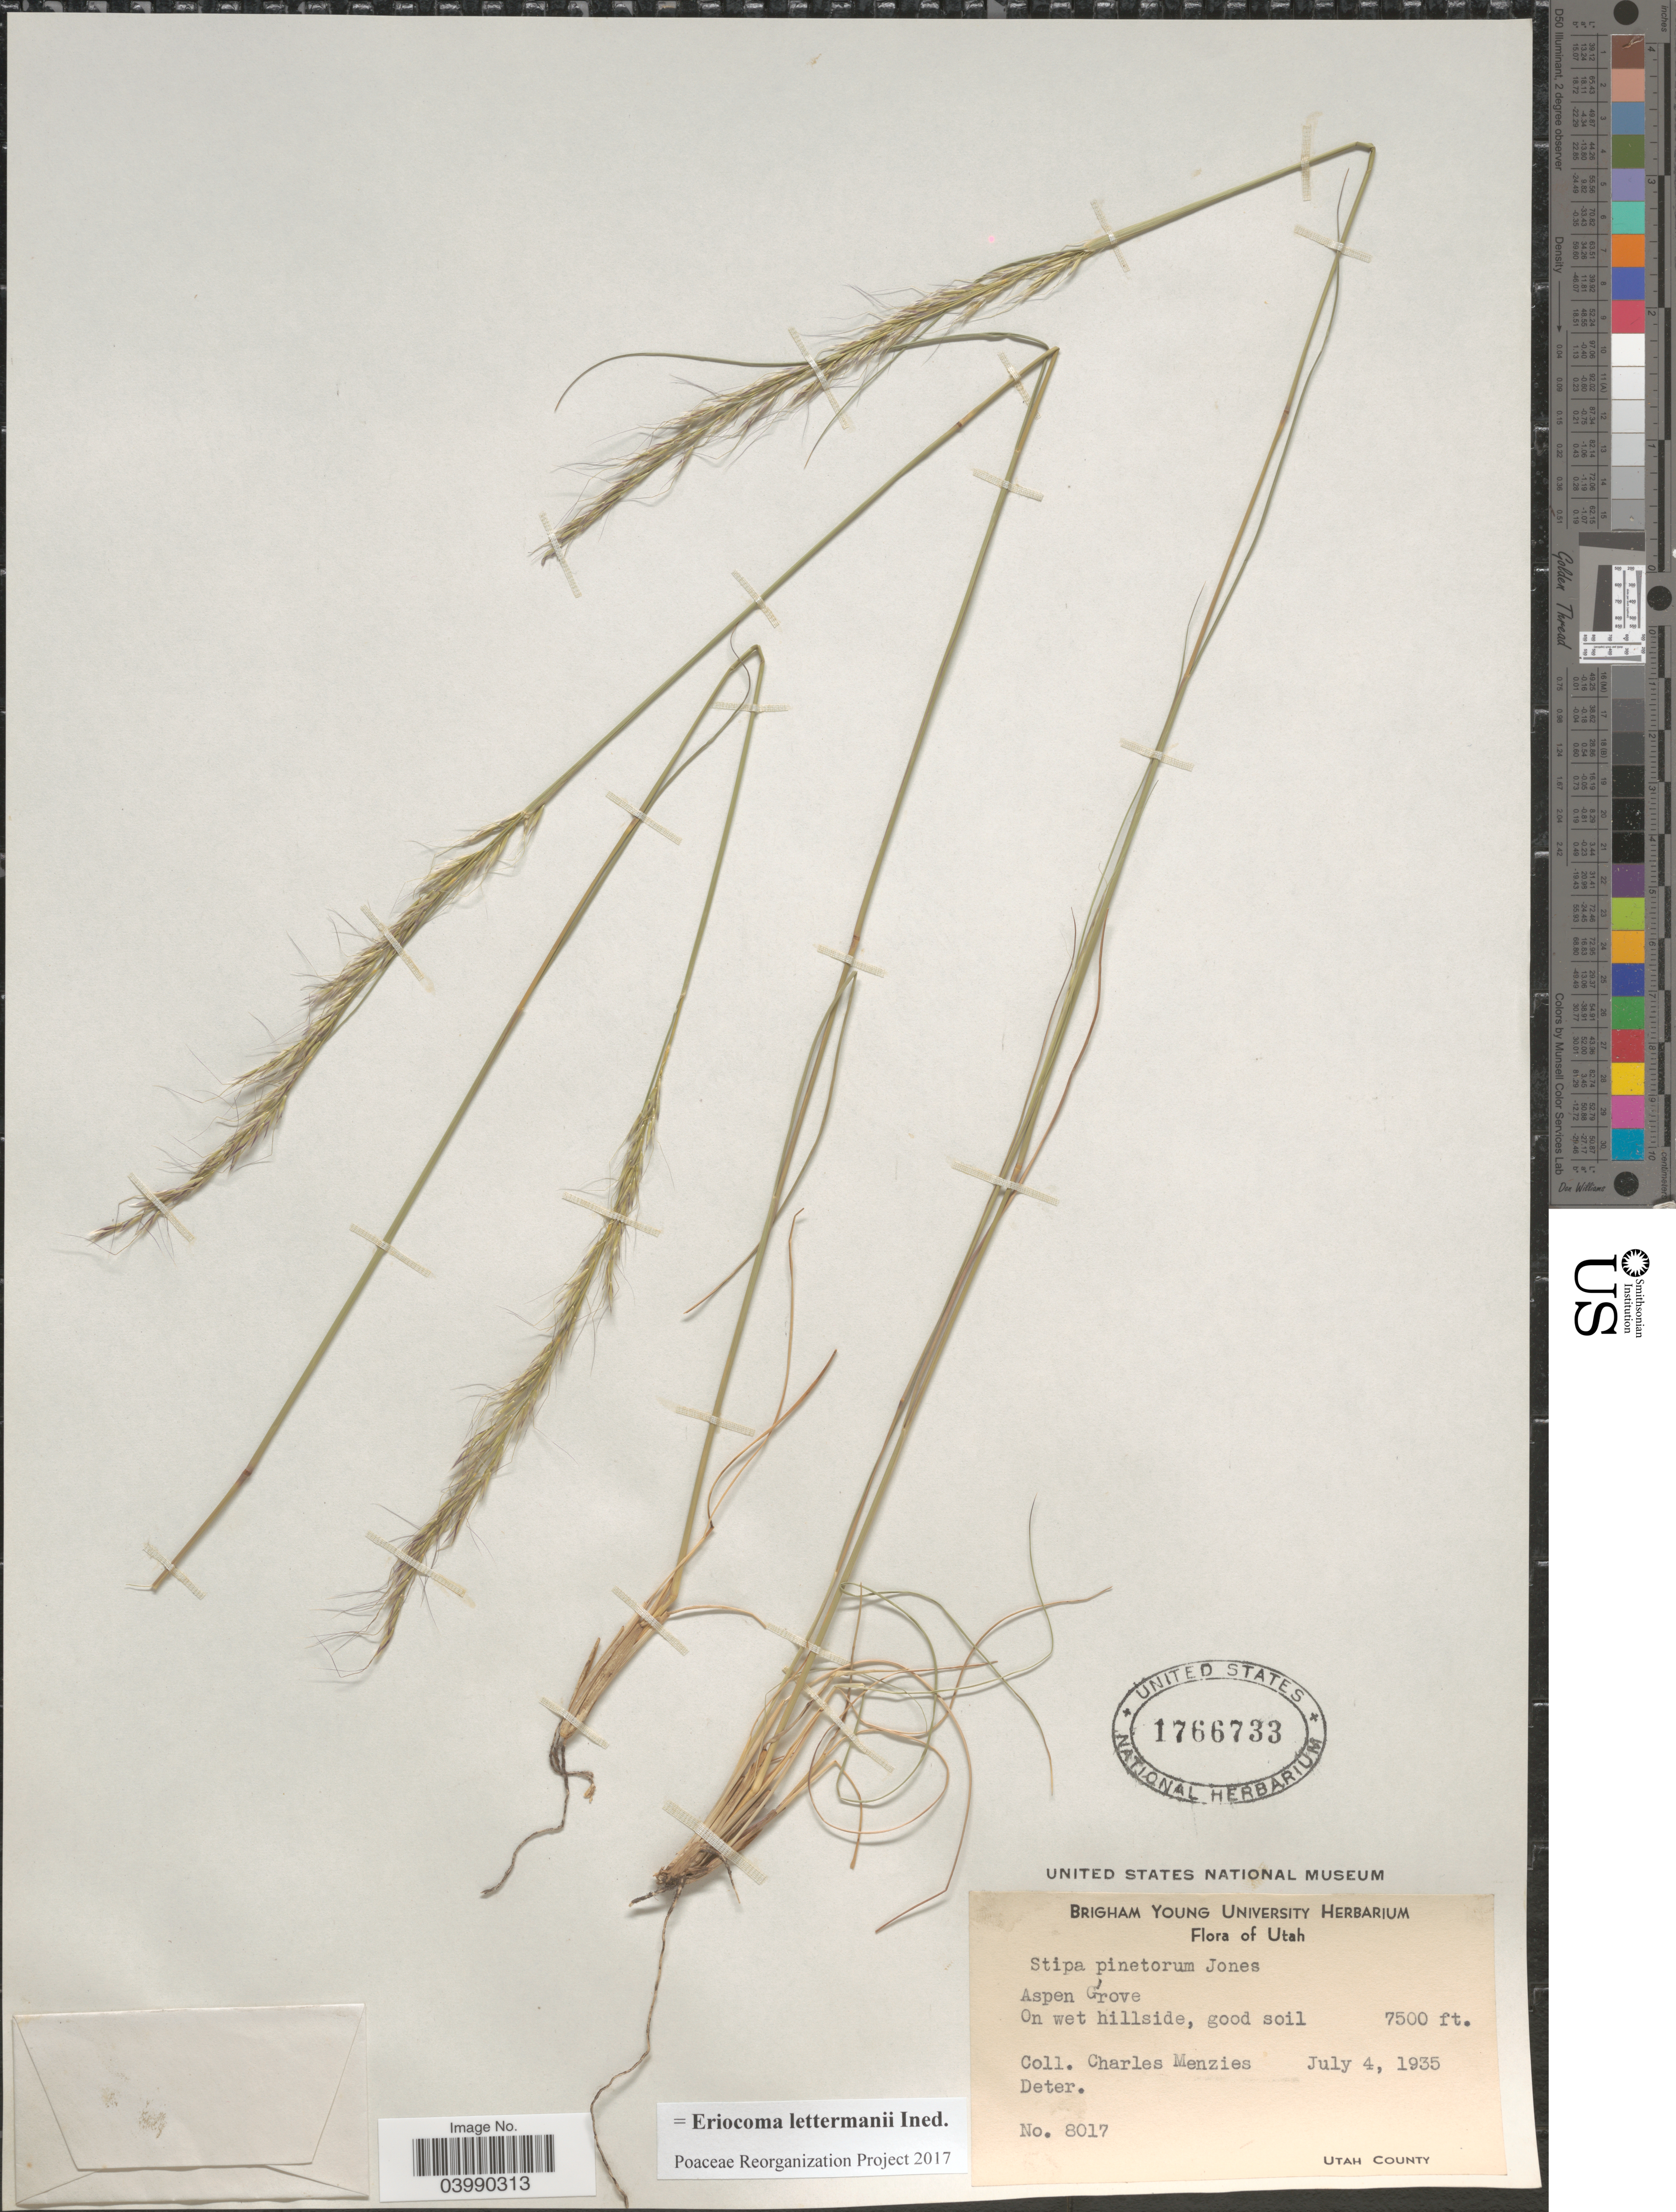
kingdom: Plantae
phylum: Tracheophyta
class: Liliopsida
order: Poales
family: Poaceae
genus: Eriocoma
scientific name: Eriocoma lettermanii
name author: (Vasey) Romasch.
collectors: C. Menzies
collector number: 8017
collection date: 1935-07-04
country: United States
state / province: Utah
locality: Aspen Grove. On wet hillside, good soil. Utah County.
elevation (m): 2286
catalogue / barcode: US 1766733